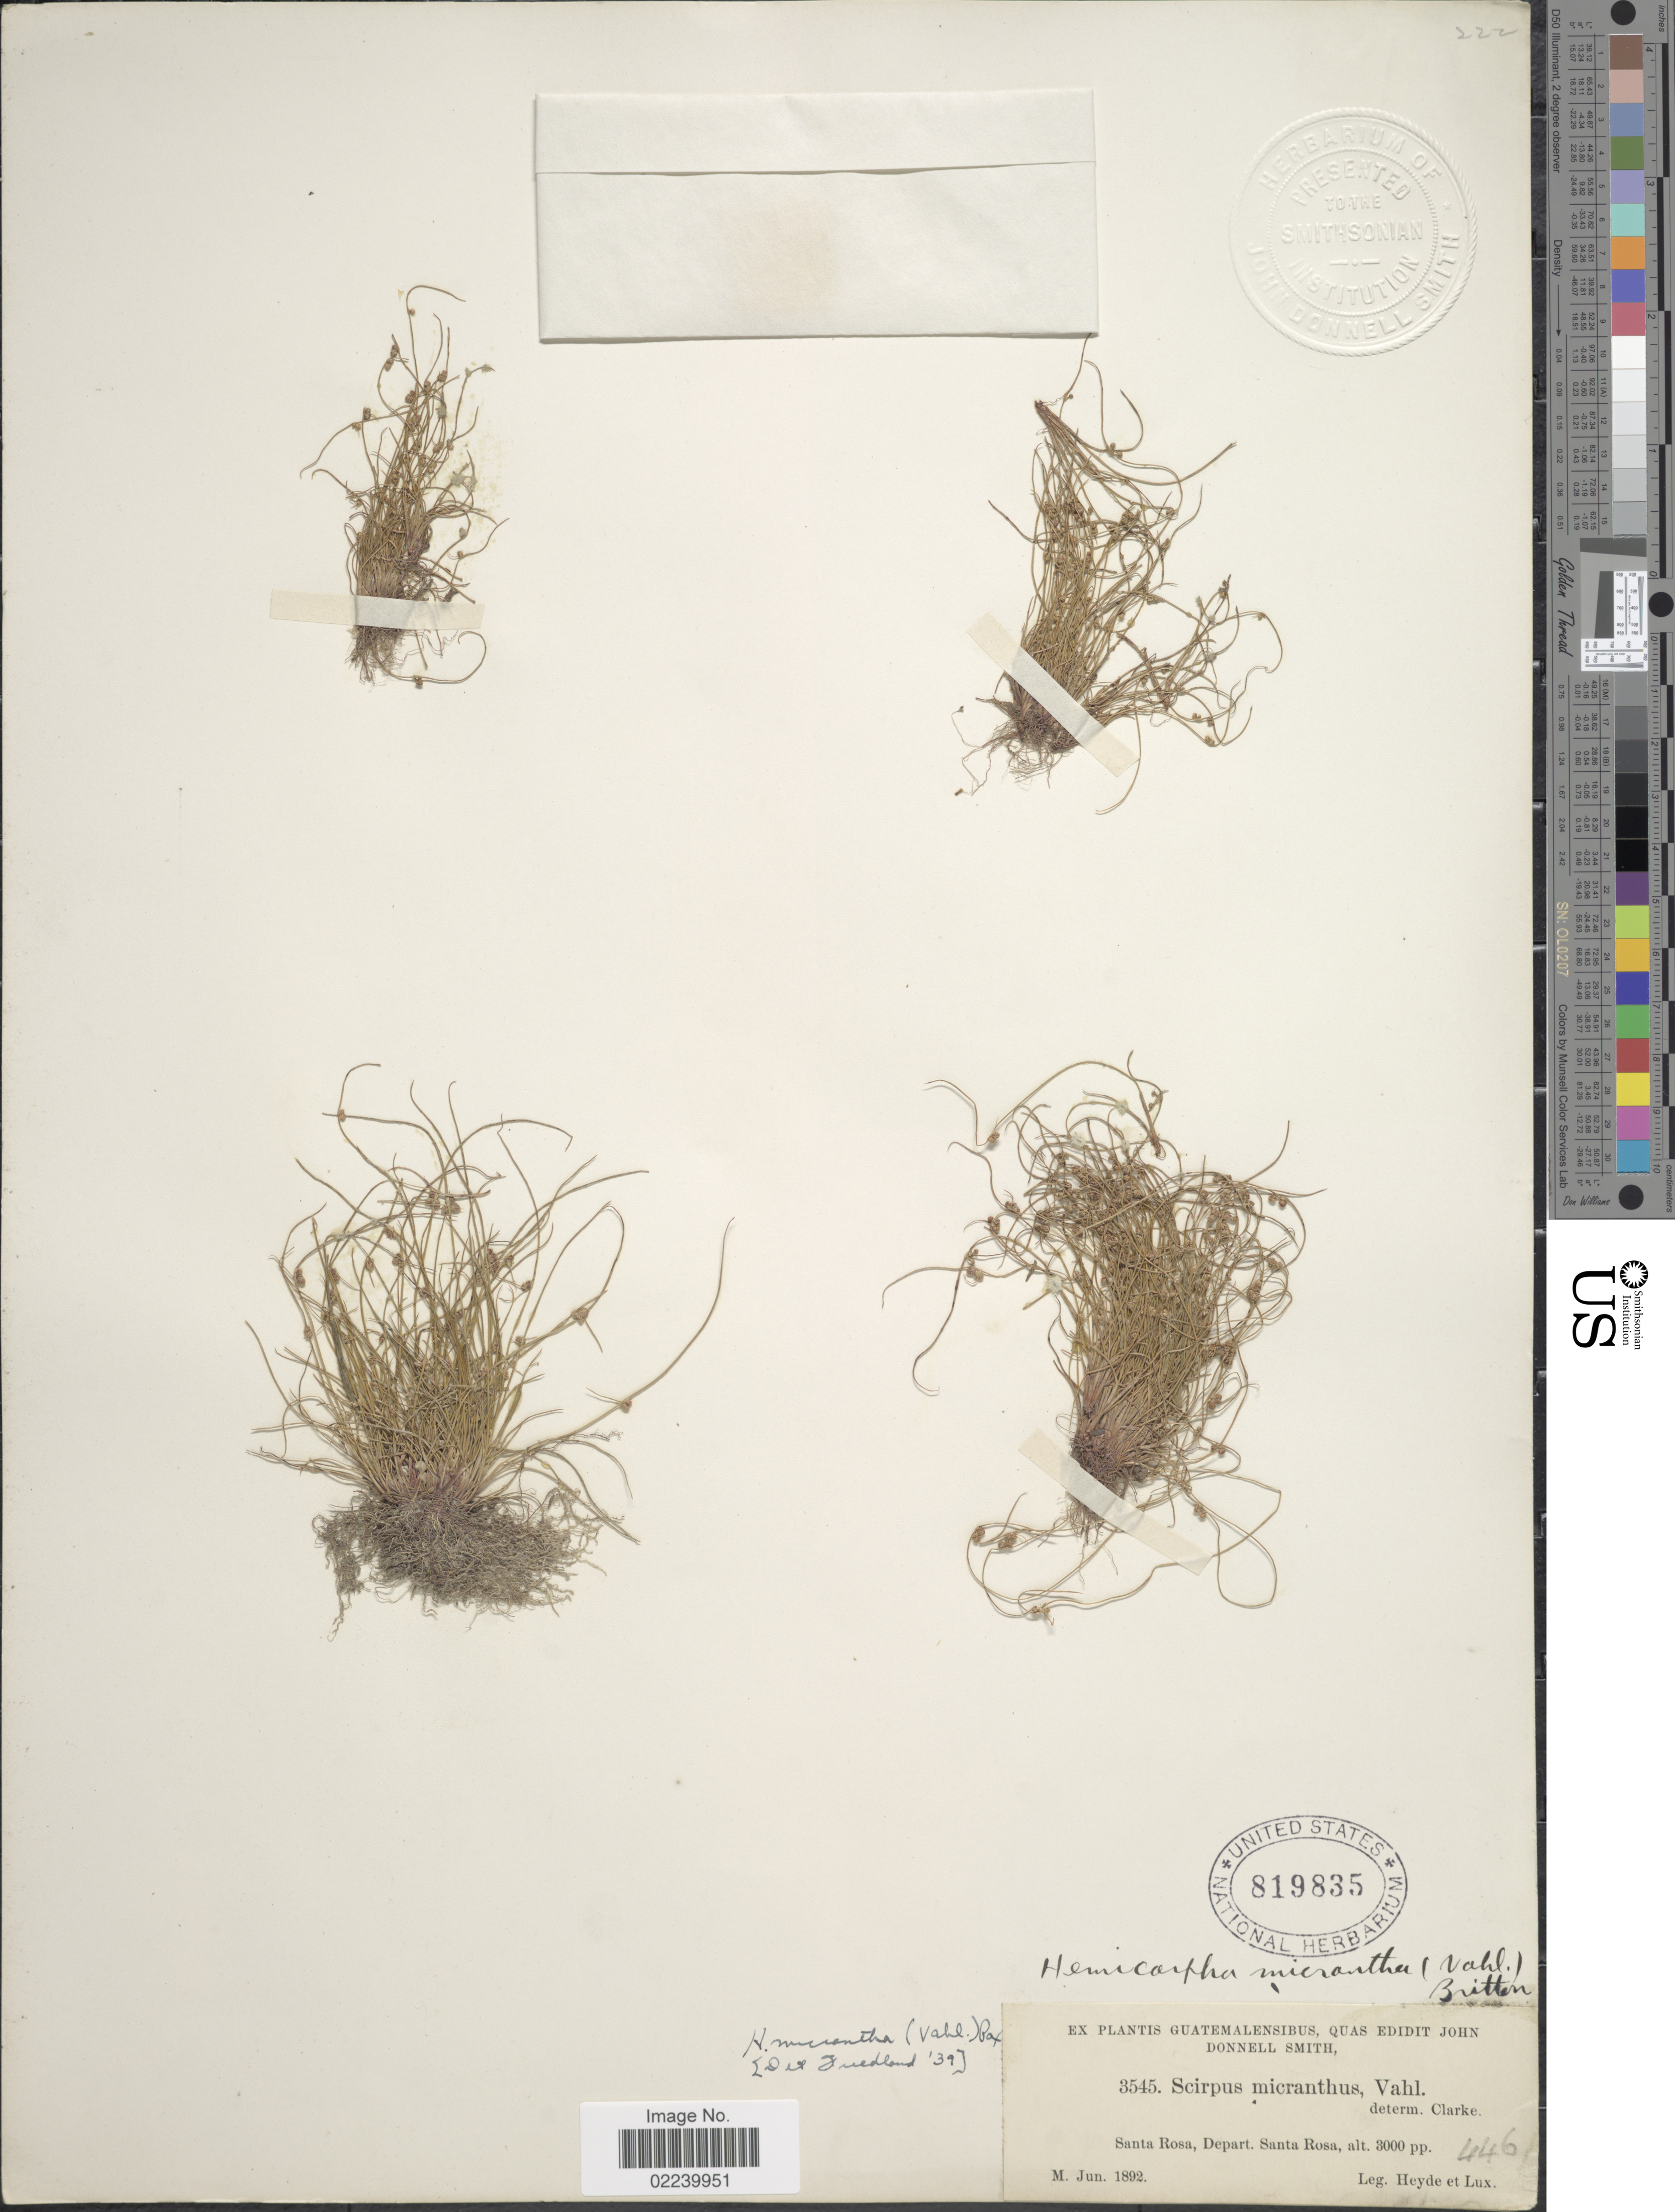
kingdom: Plantae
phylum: Tracheophyta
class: Liliopsida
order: Poales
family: Cyperaceae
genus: Cyperus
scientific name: Cyperus subsquarrosus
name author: (Muhl.) Bauters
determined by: Strong, M. T., (US), Smithsonian Institution - National Museum of Natural History (UNITED STATES)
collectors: Heyde & Lux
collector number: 3545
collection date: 1892-06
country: Guatemala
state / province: Santa Rosa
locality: Santa Rosa, Depart. Santa Rosa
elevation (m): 1006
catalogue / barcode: US 819835